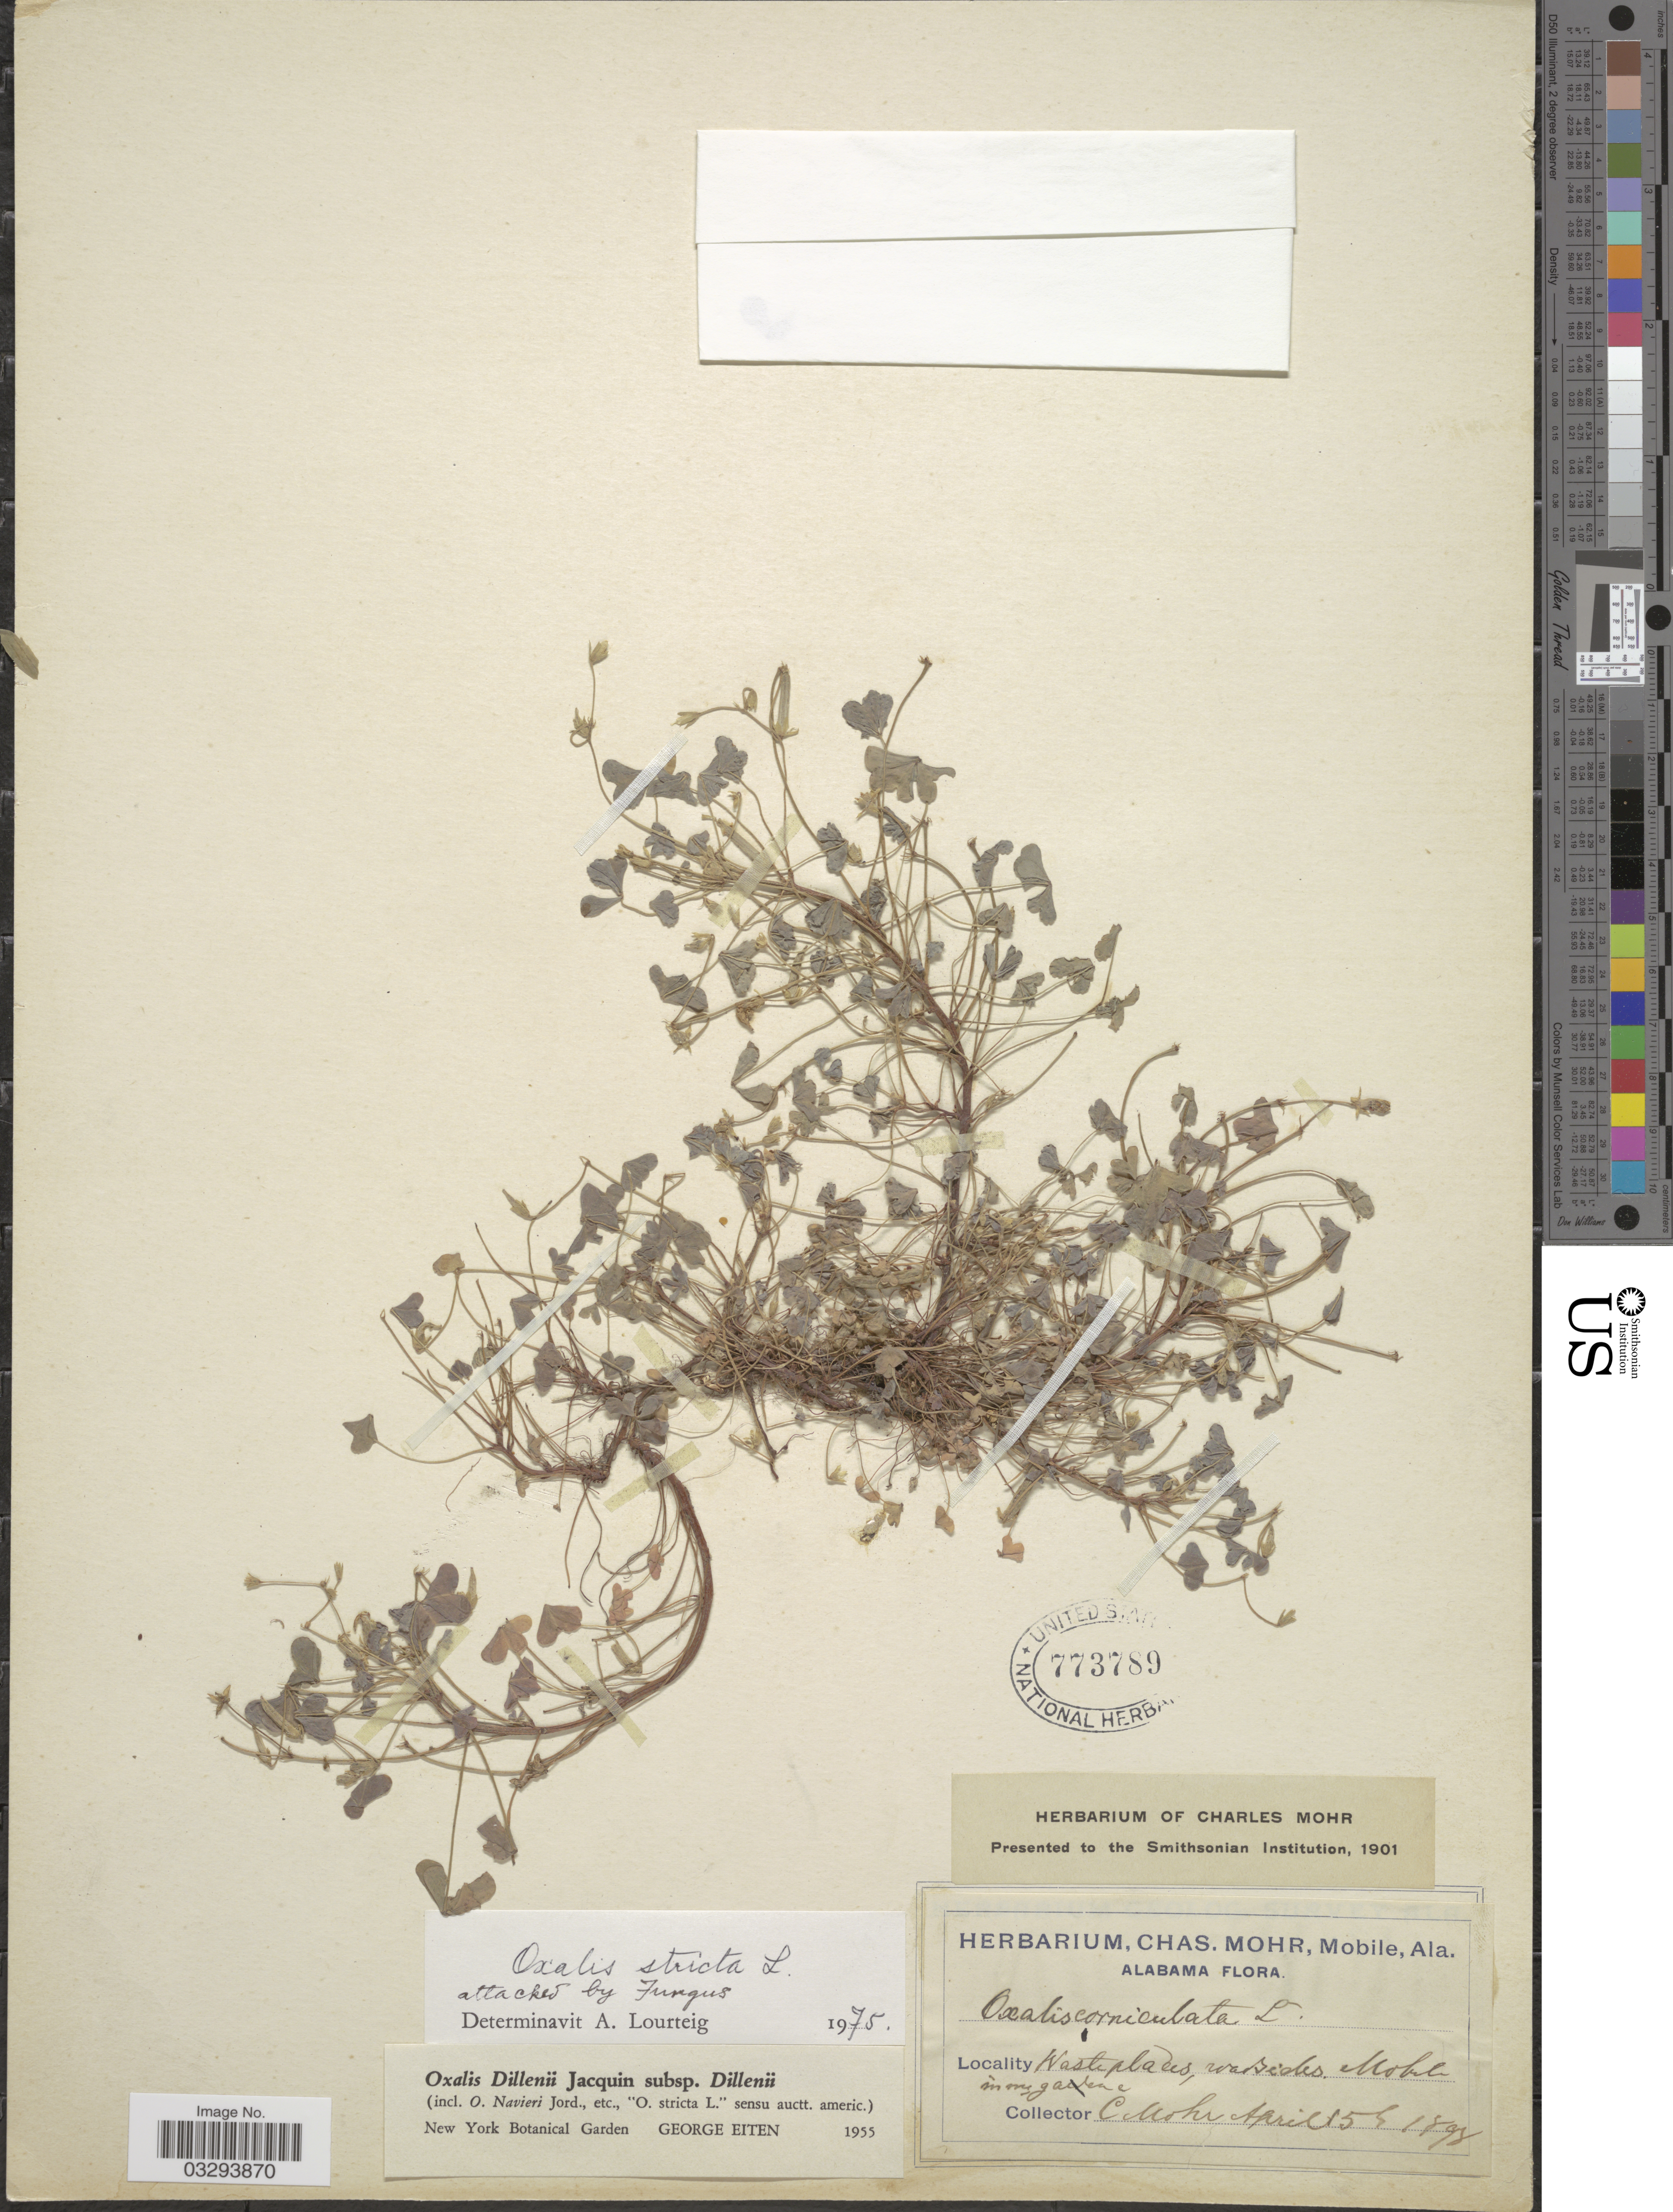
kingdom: Plantae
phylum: Tracheophyta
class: Magnoliopsida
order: Oxalidales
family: Oxalidaceae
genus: Oxalis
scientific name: Oxalis stricta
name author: L.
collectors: Mohr, C. T. (herbarium)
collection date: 1898-04-15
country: United States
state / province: Alabama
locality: Mobile, in my garden.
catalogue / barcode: US 773789